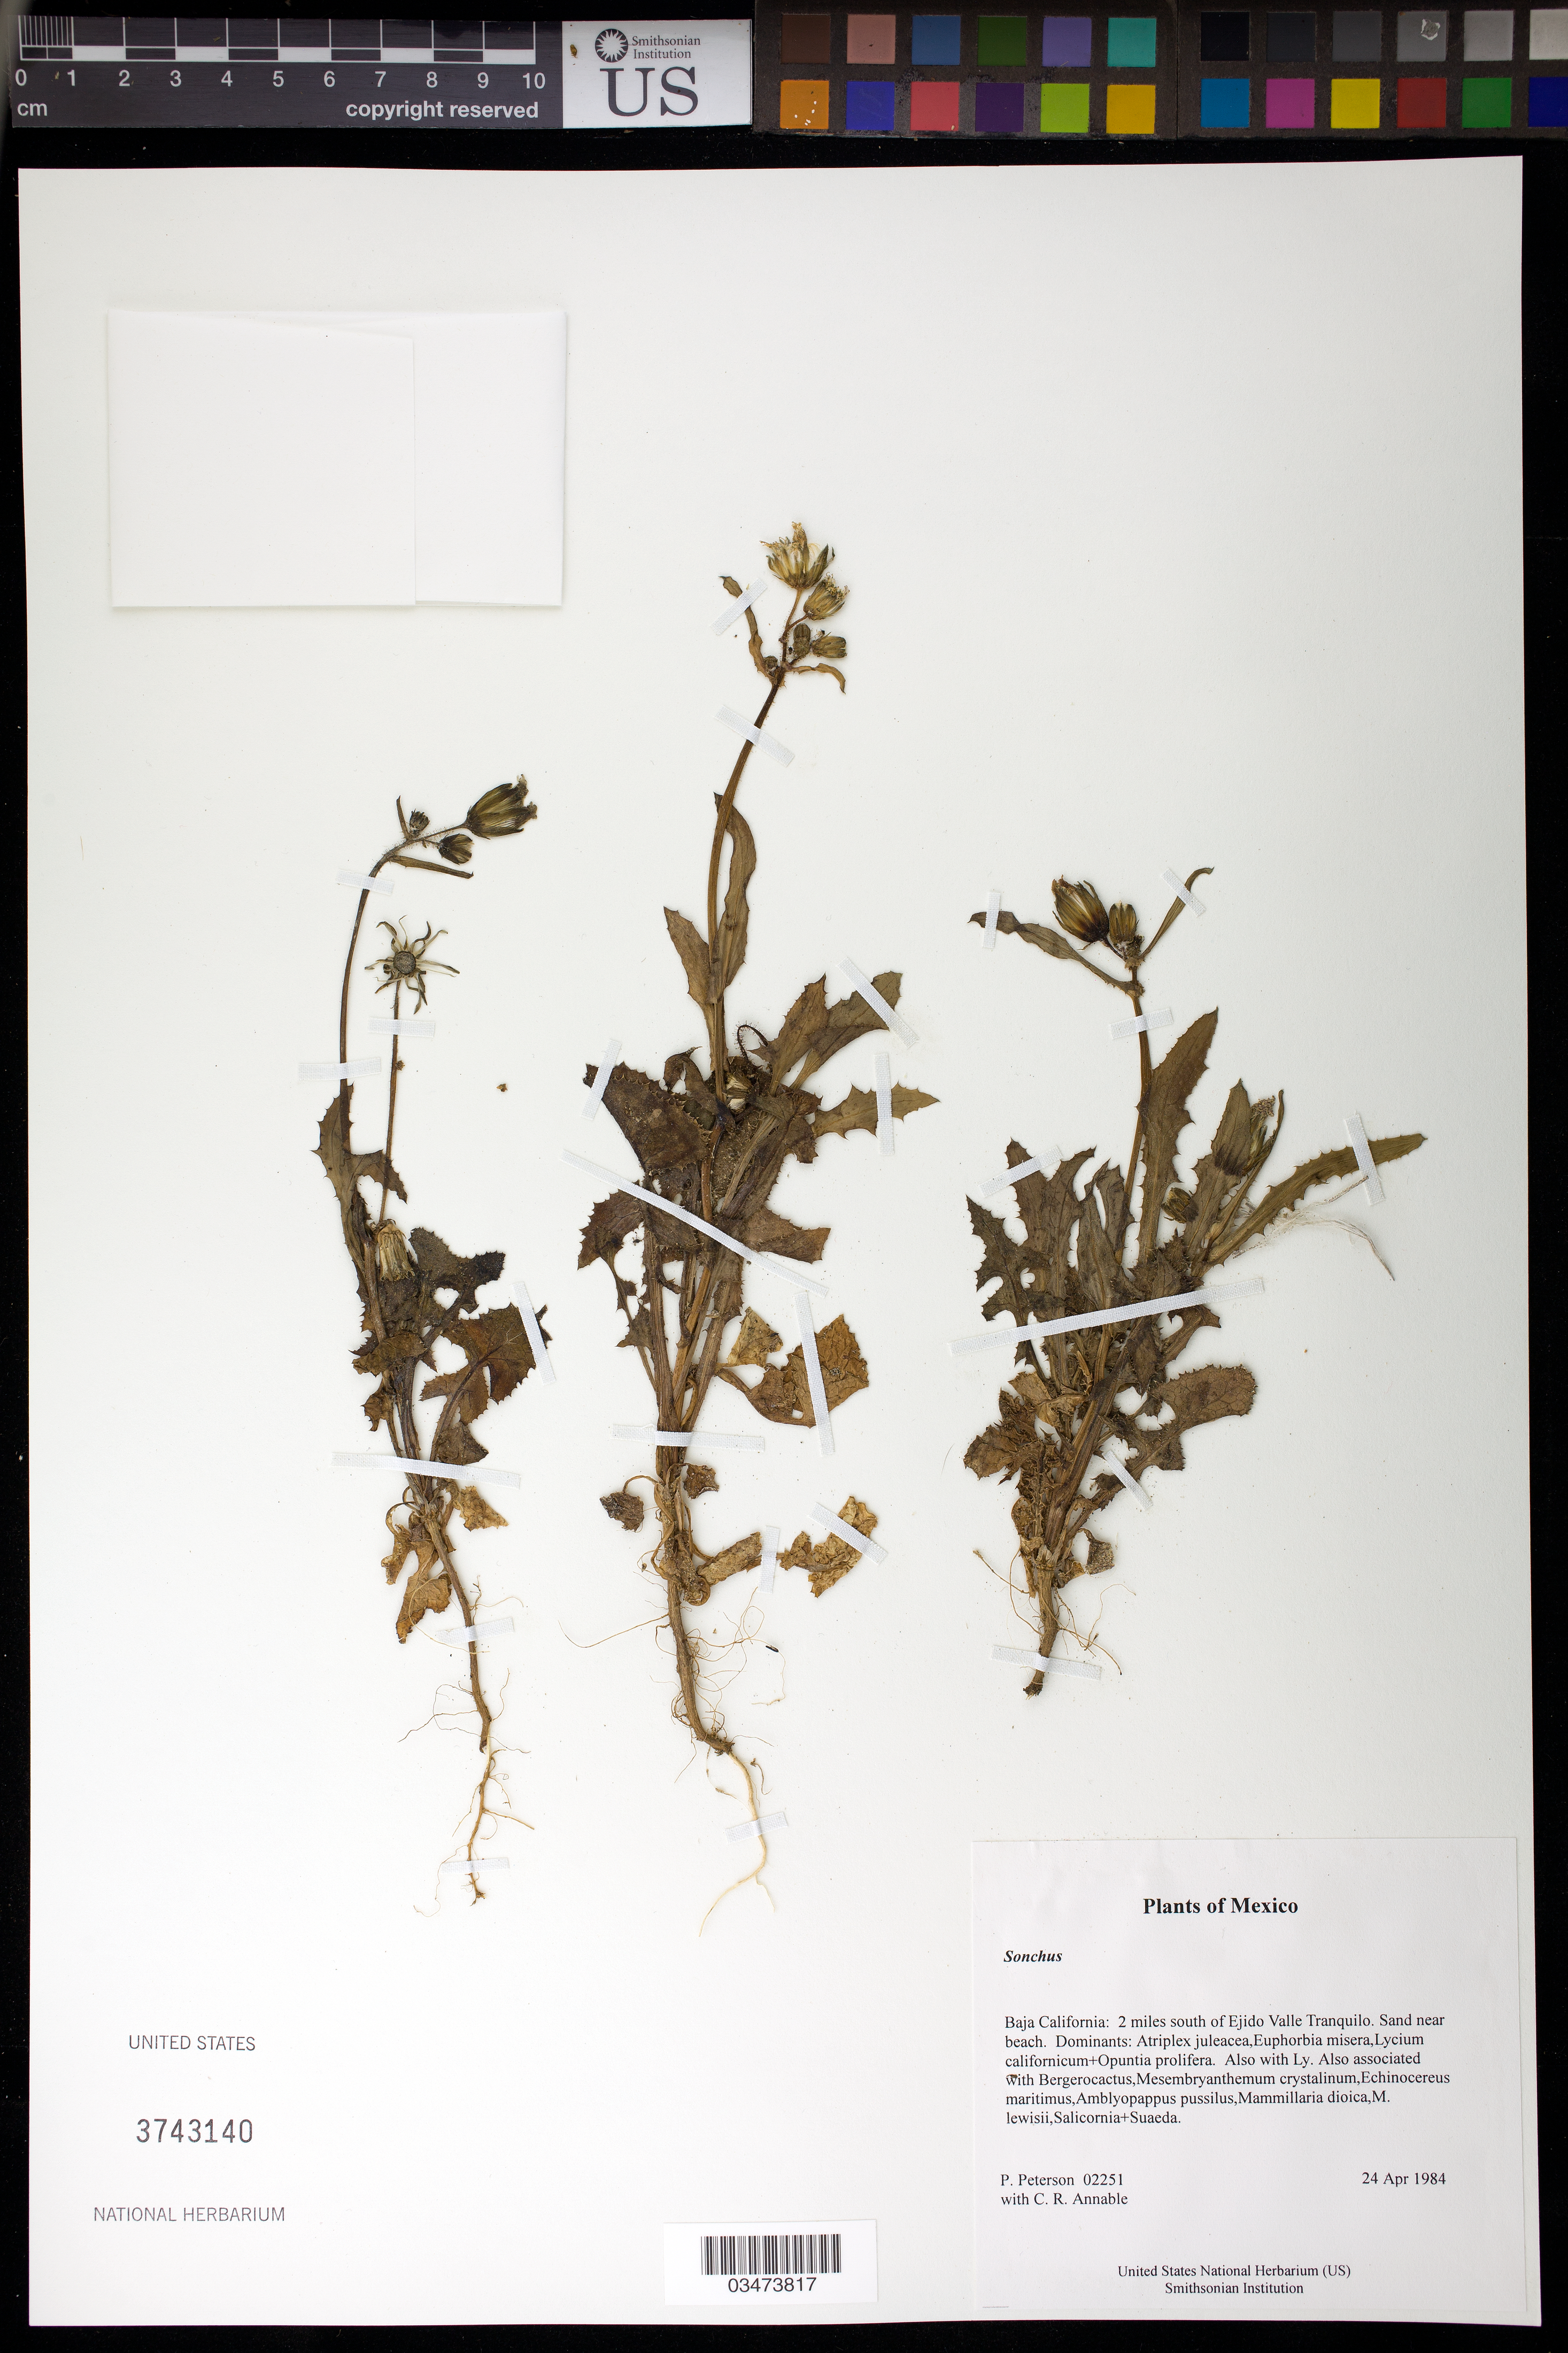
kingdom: Plantae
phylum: Tracheophyta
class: Magnoliopsida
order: Asterales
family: Asteraceae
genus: Sonchus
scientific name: Sonchus sp.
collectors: P. M. Peterson & C. R. Annable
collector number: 02251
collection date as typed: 24 Apr 1984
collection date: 1984-04-24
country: Mexico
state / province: Baja California Norte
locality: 2 miles south of Ejido Valle Tranquilo.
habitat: Sand near beach. Dominants: Atriplex juleacea,Euphorbia misera,Lycium californicum+Opuntia prolifera. Also with Ly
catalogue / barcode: US 3743140